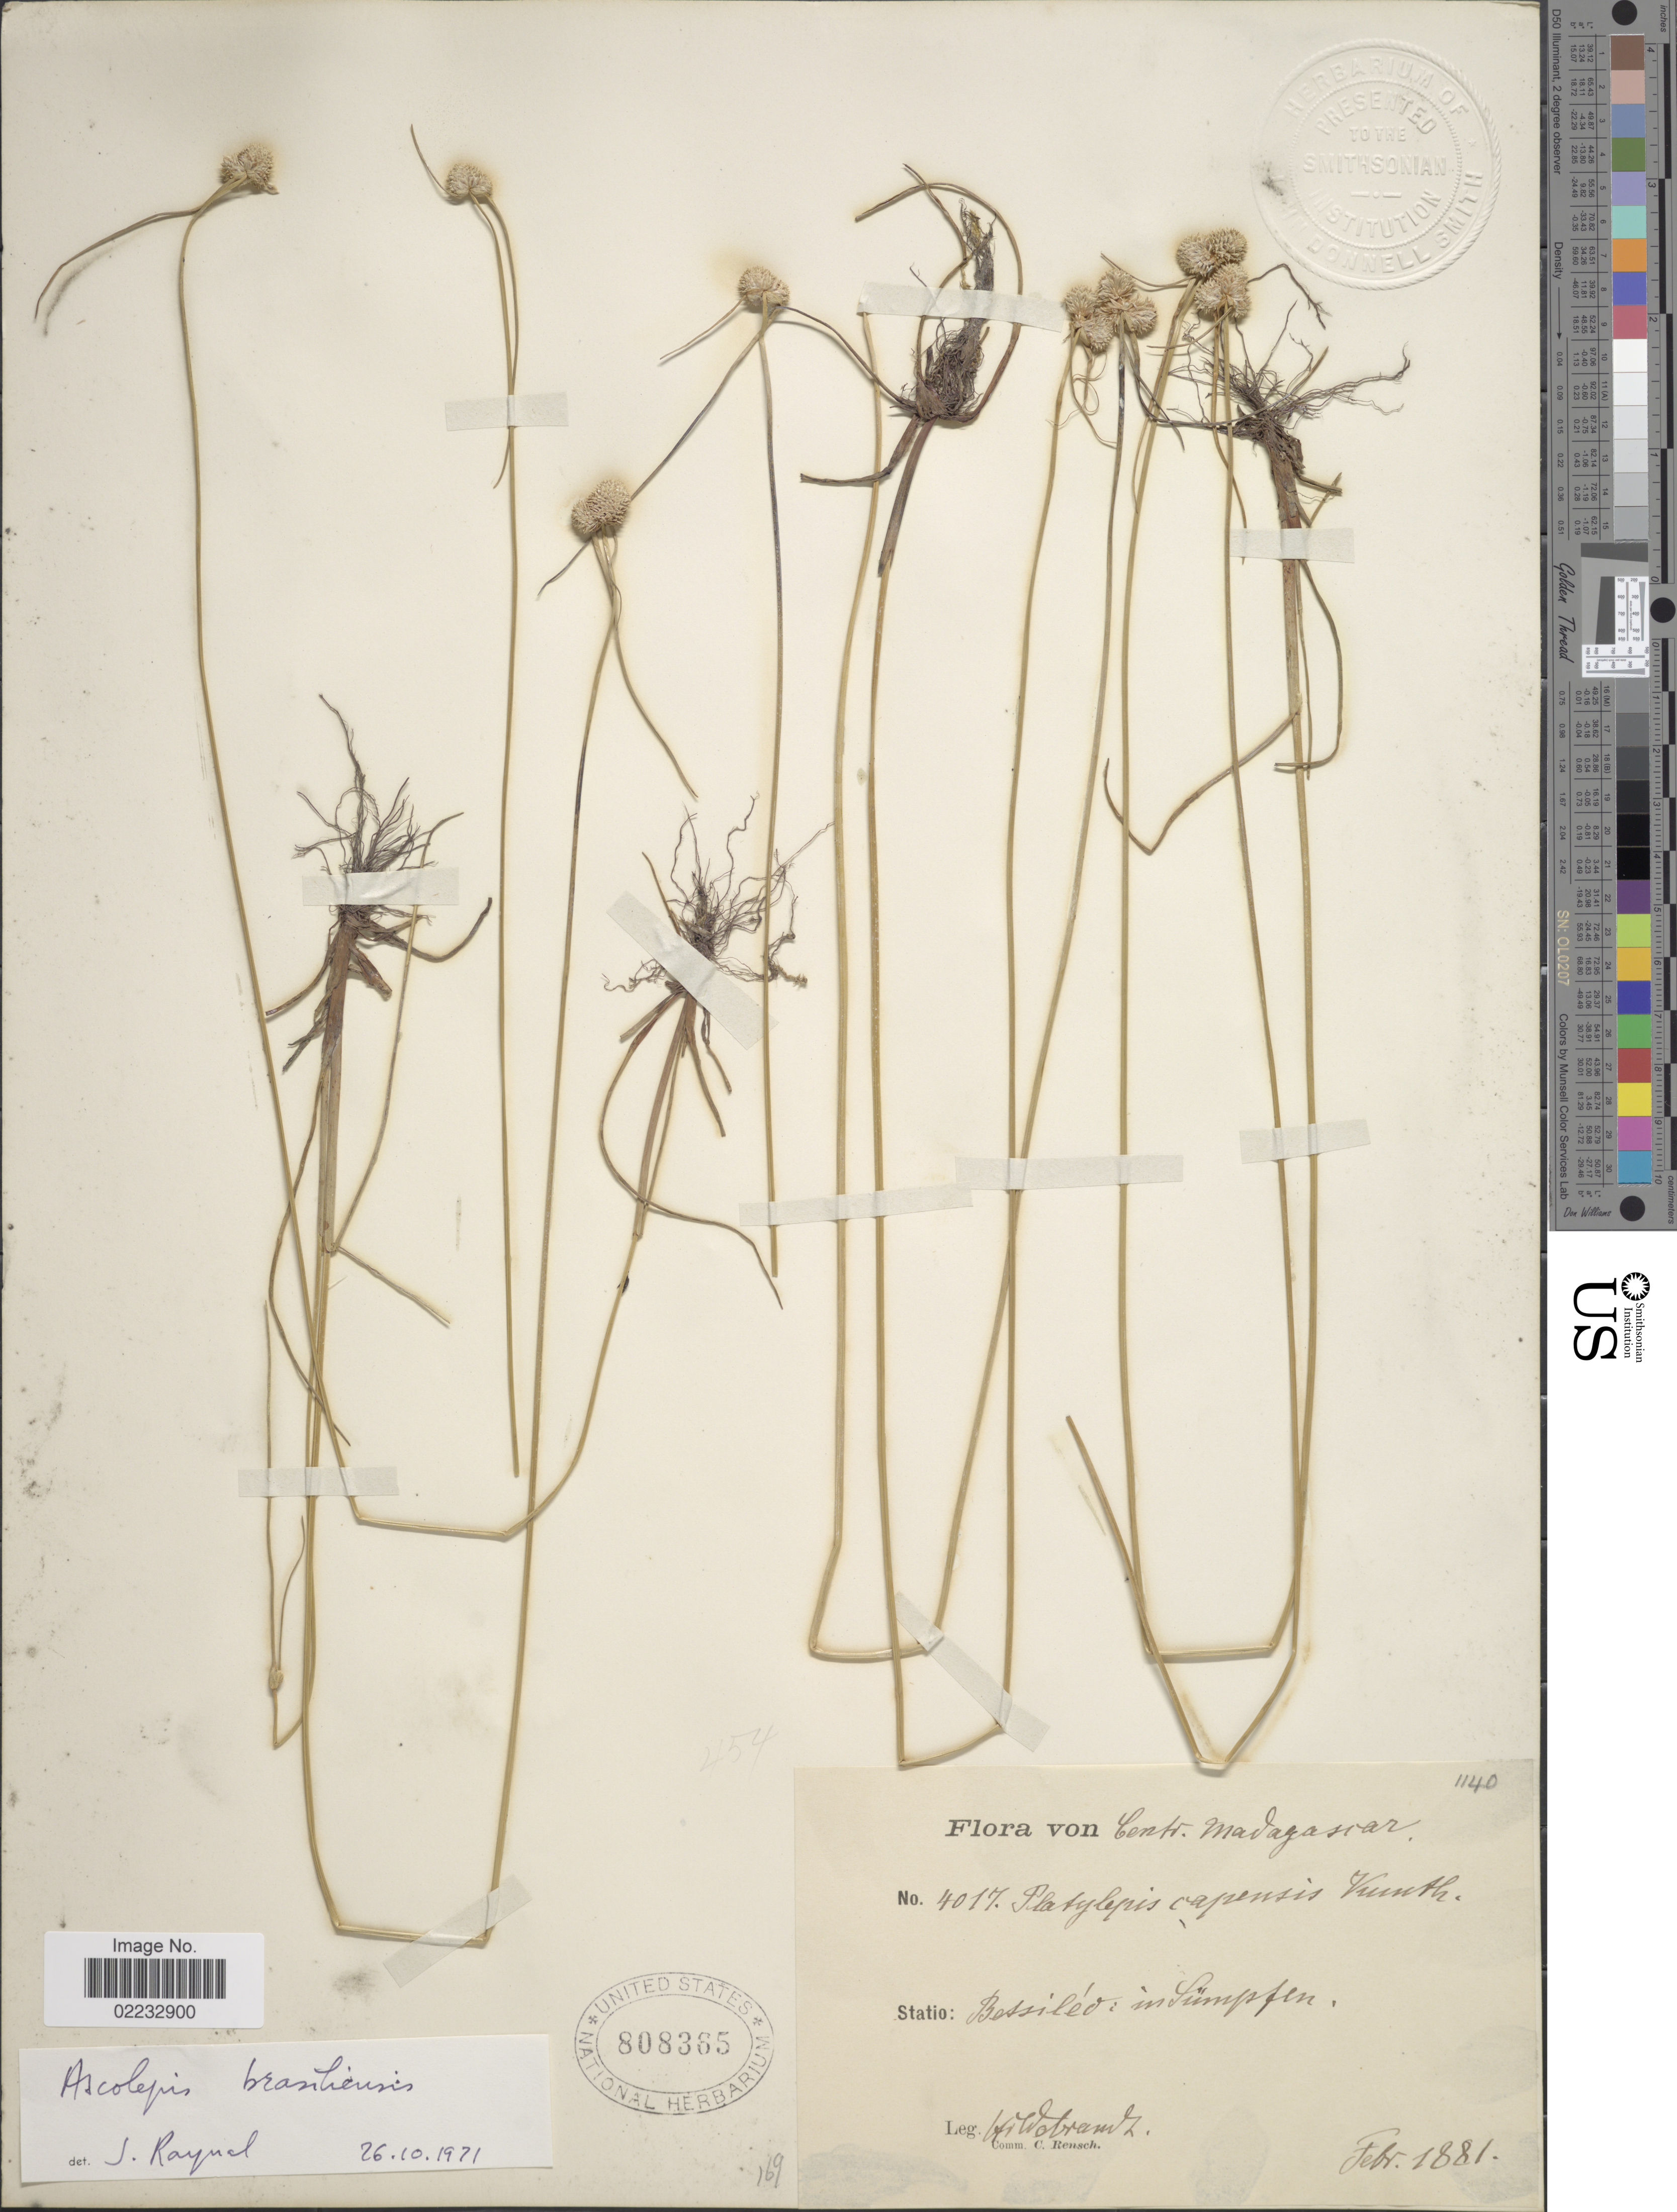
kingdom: Plantae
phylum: Tracheophyta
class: Liliopsida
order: Poales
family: Cyperaceae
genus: Cyperus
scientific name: Cyperus brasiliensis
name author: (Kunth) Bauters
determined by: Strong, M. T., (US), Smithsonian Institution - National Museum of Natural History (UNITED STATES)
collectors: J. Hildebrandt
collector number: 4017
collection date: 1881-02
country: Madagascar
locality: Cent. Madagascarm Bessileo: in Sumpfen.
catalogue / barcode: US 808365